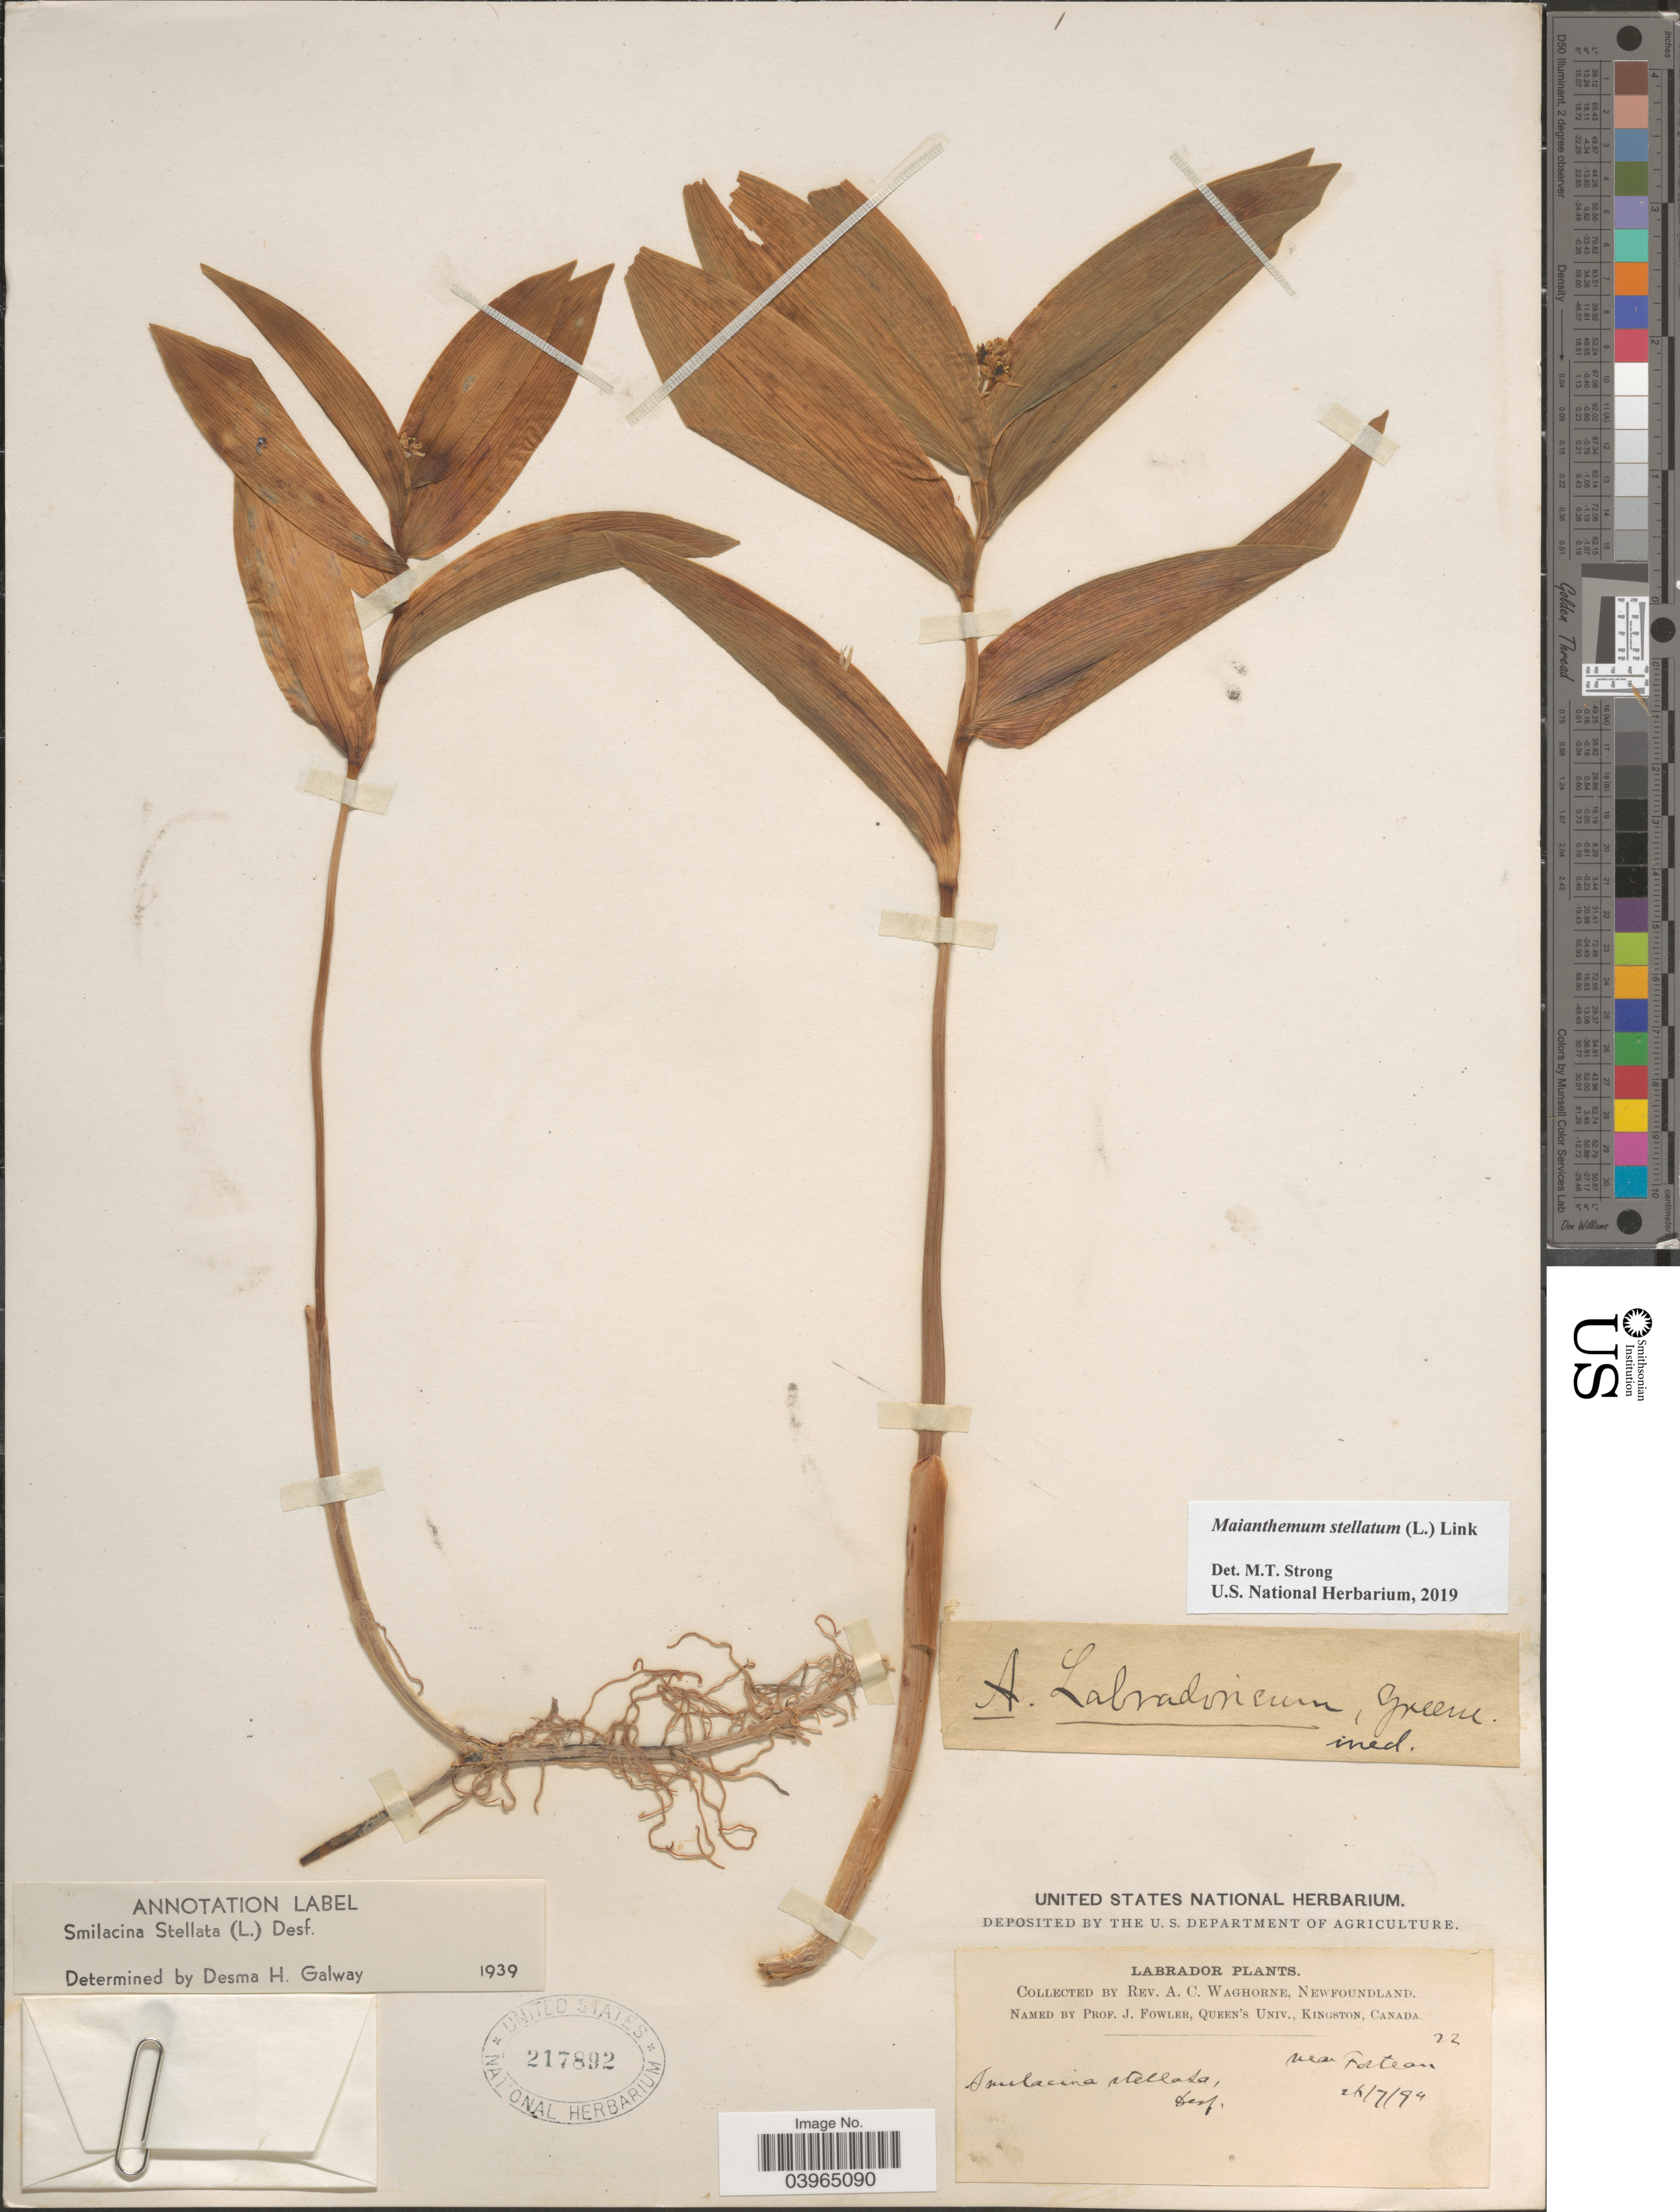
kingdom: Plantae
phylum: Tracheophyta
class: Liliopsida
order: Asparagales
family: Asparagaceae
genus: Maianthemum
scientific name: Maianthemum stellatum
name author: (L.) Link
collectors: A. Waghorne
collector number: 22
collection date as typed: Transcribed d/m/y: 26/7/94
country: Canada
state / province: Newfoundland and Labrador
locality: Labrador. Near Fortean.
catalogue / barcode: US 217892